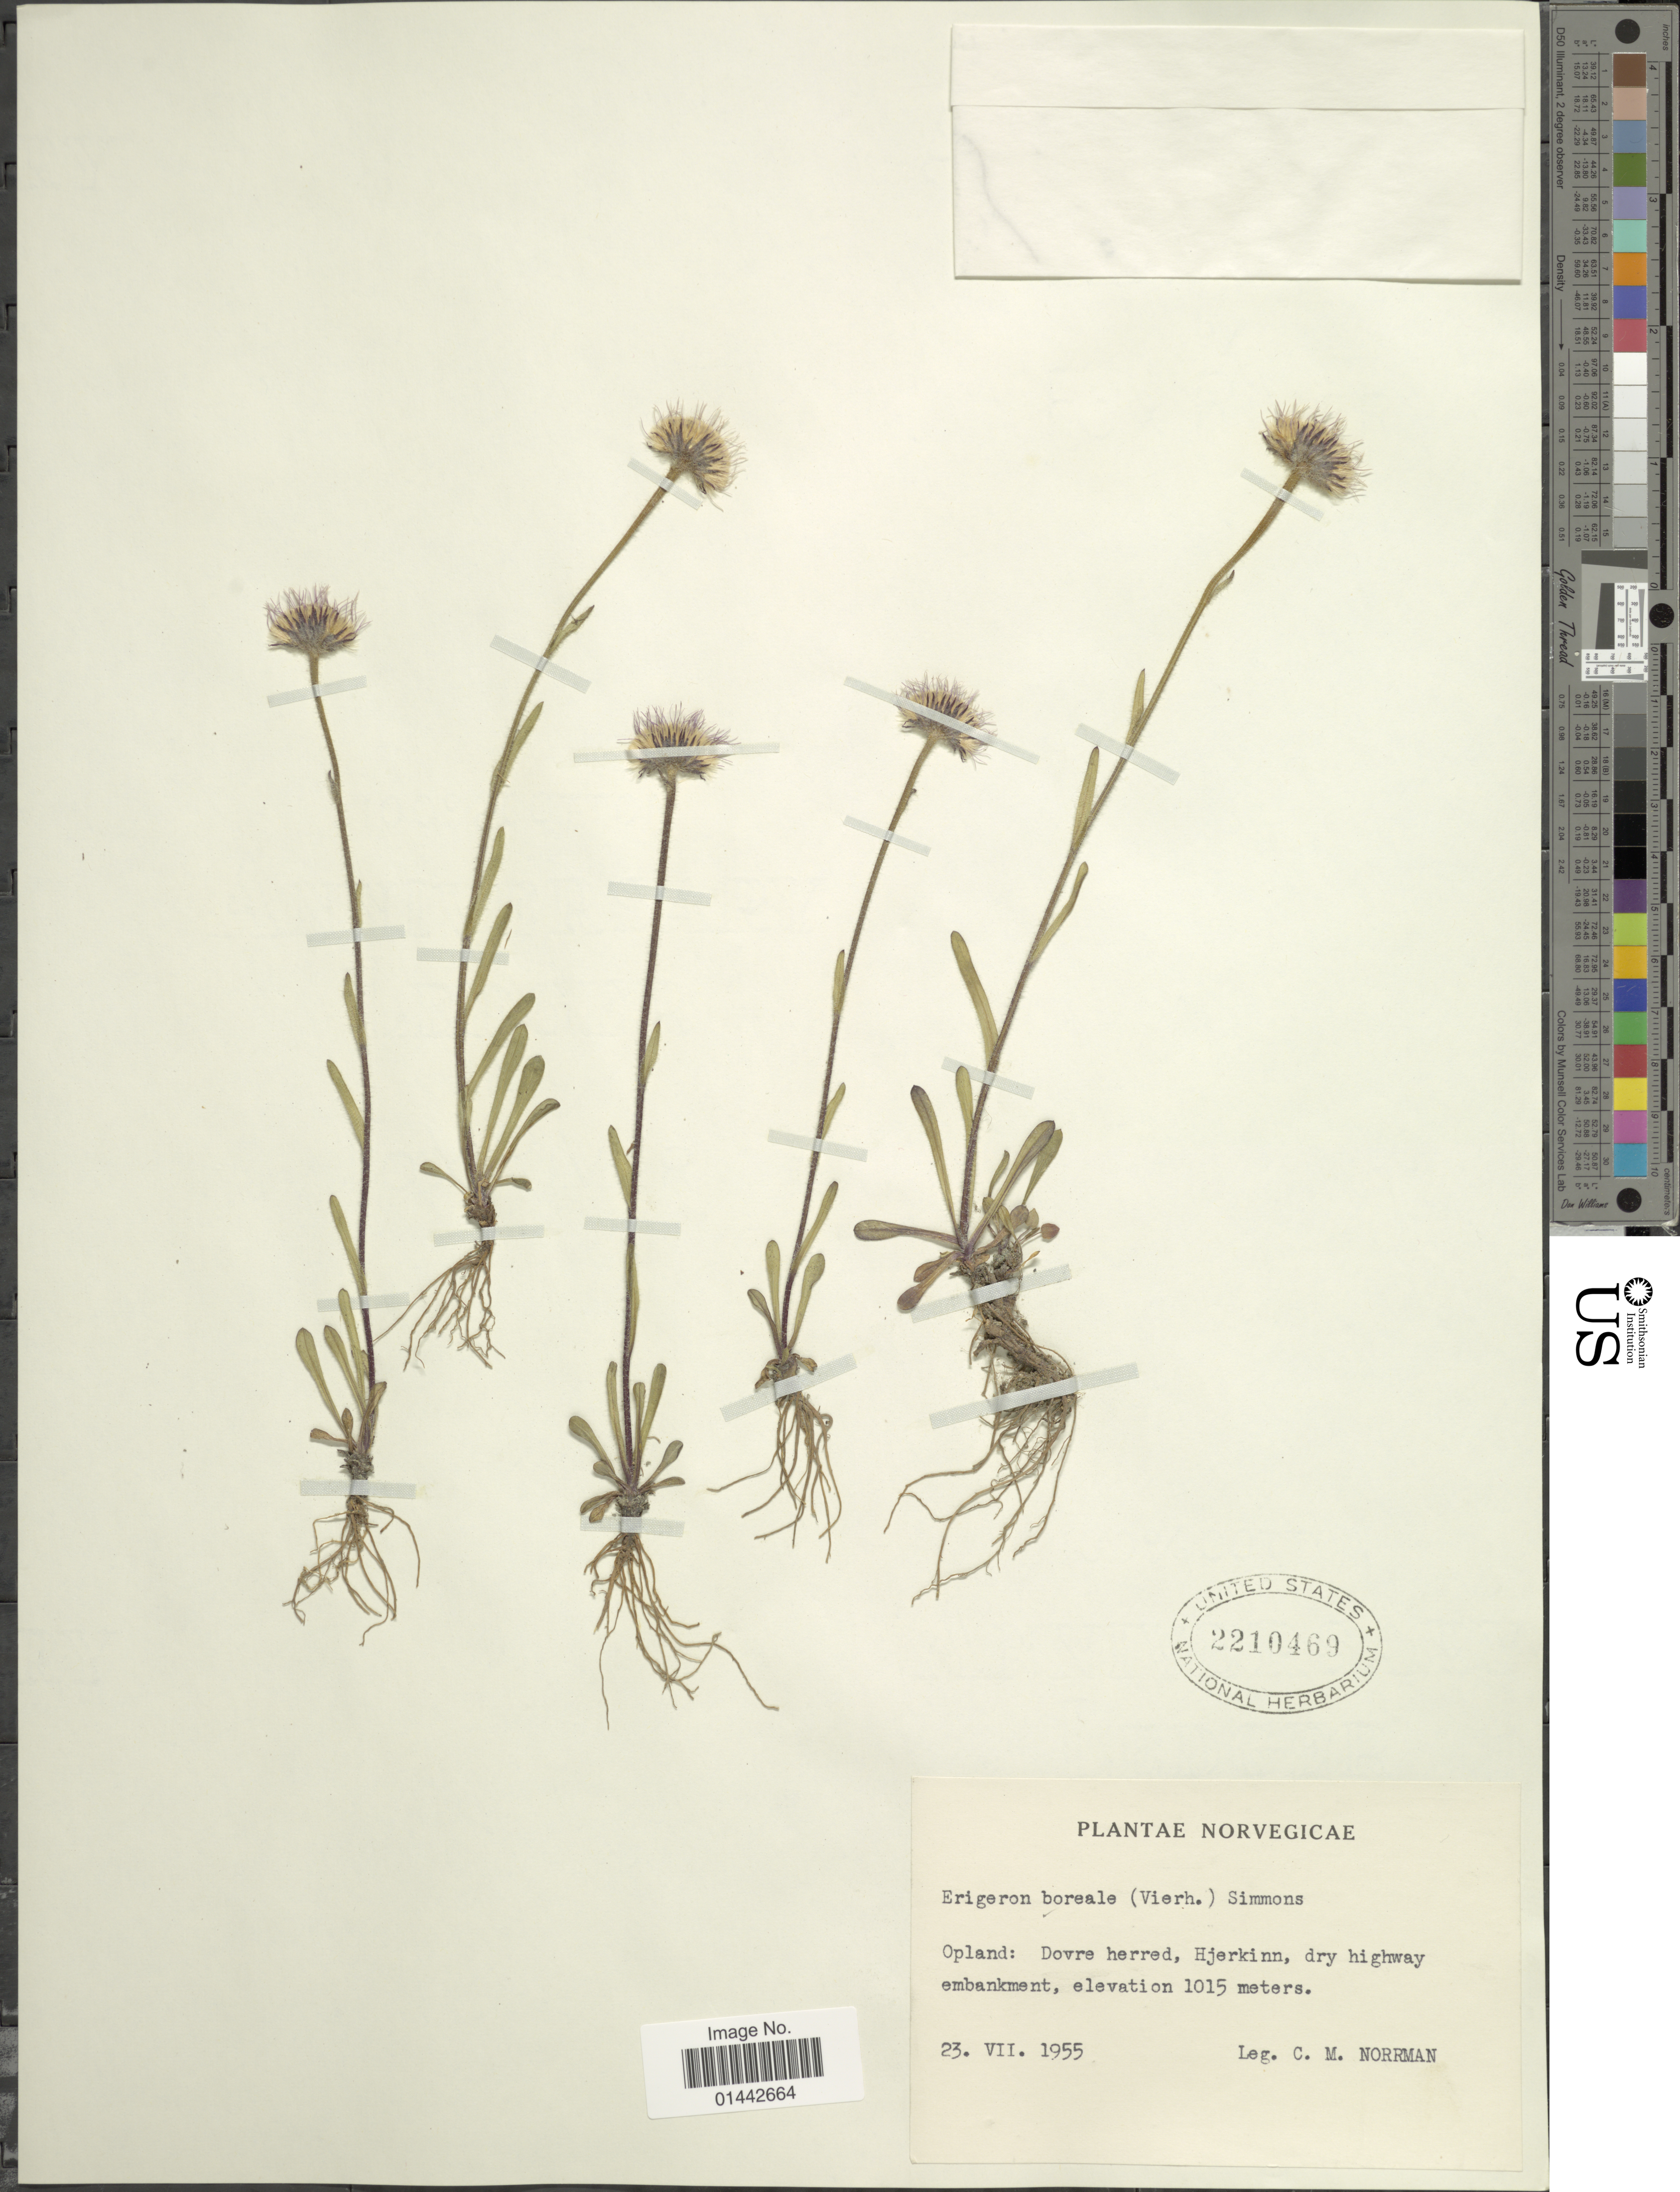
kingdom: Plantae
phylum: Tracheophyta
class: Magnoliopsida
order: Asterales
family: Asteraceae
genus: Erigeron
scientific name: Erigeron borealis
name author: (Vierh.) Simmons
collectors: C. Norrman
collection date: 1955-07-23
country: Norway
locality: Opland: Dovre herred, hjerkinn, dry highway embankment.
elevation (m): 1015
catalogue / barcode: US 2210469